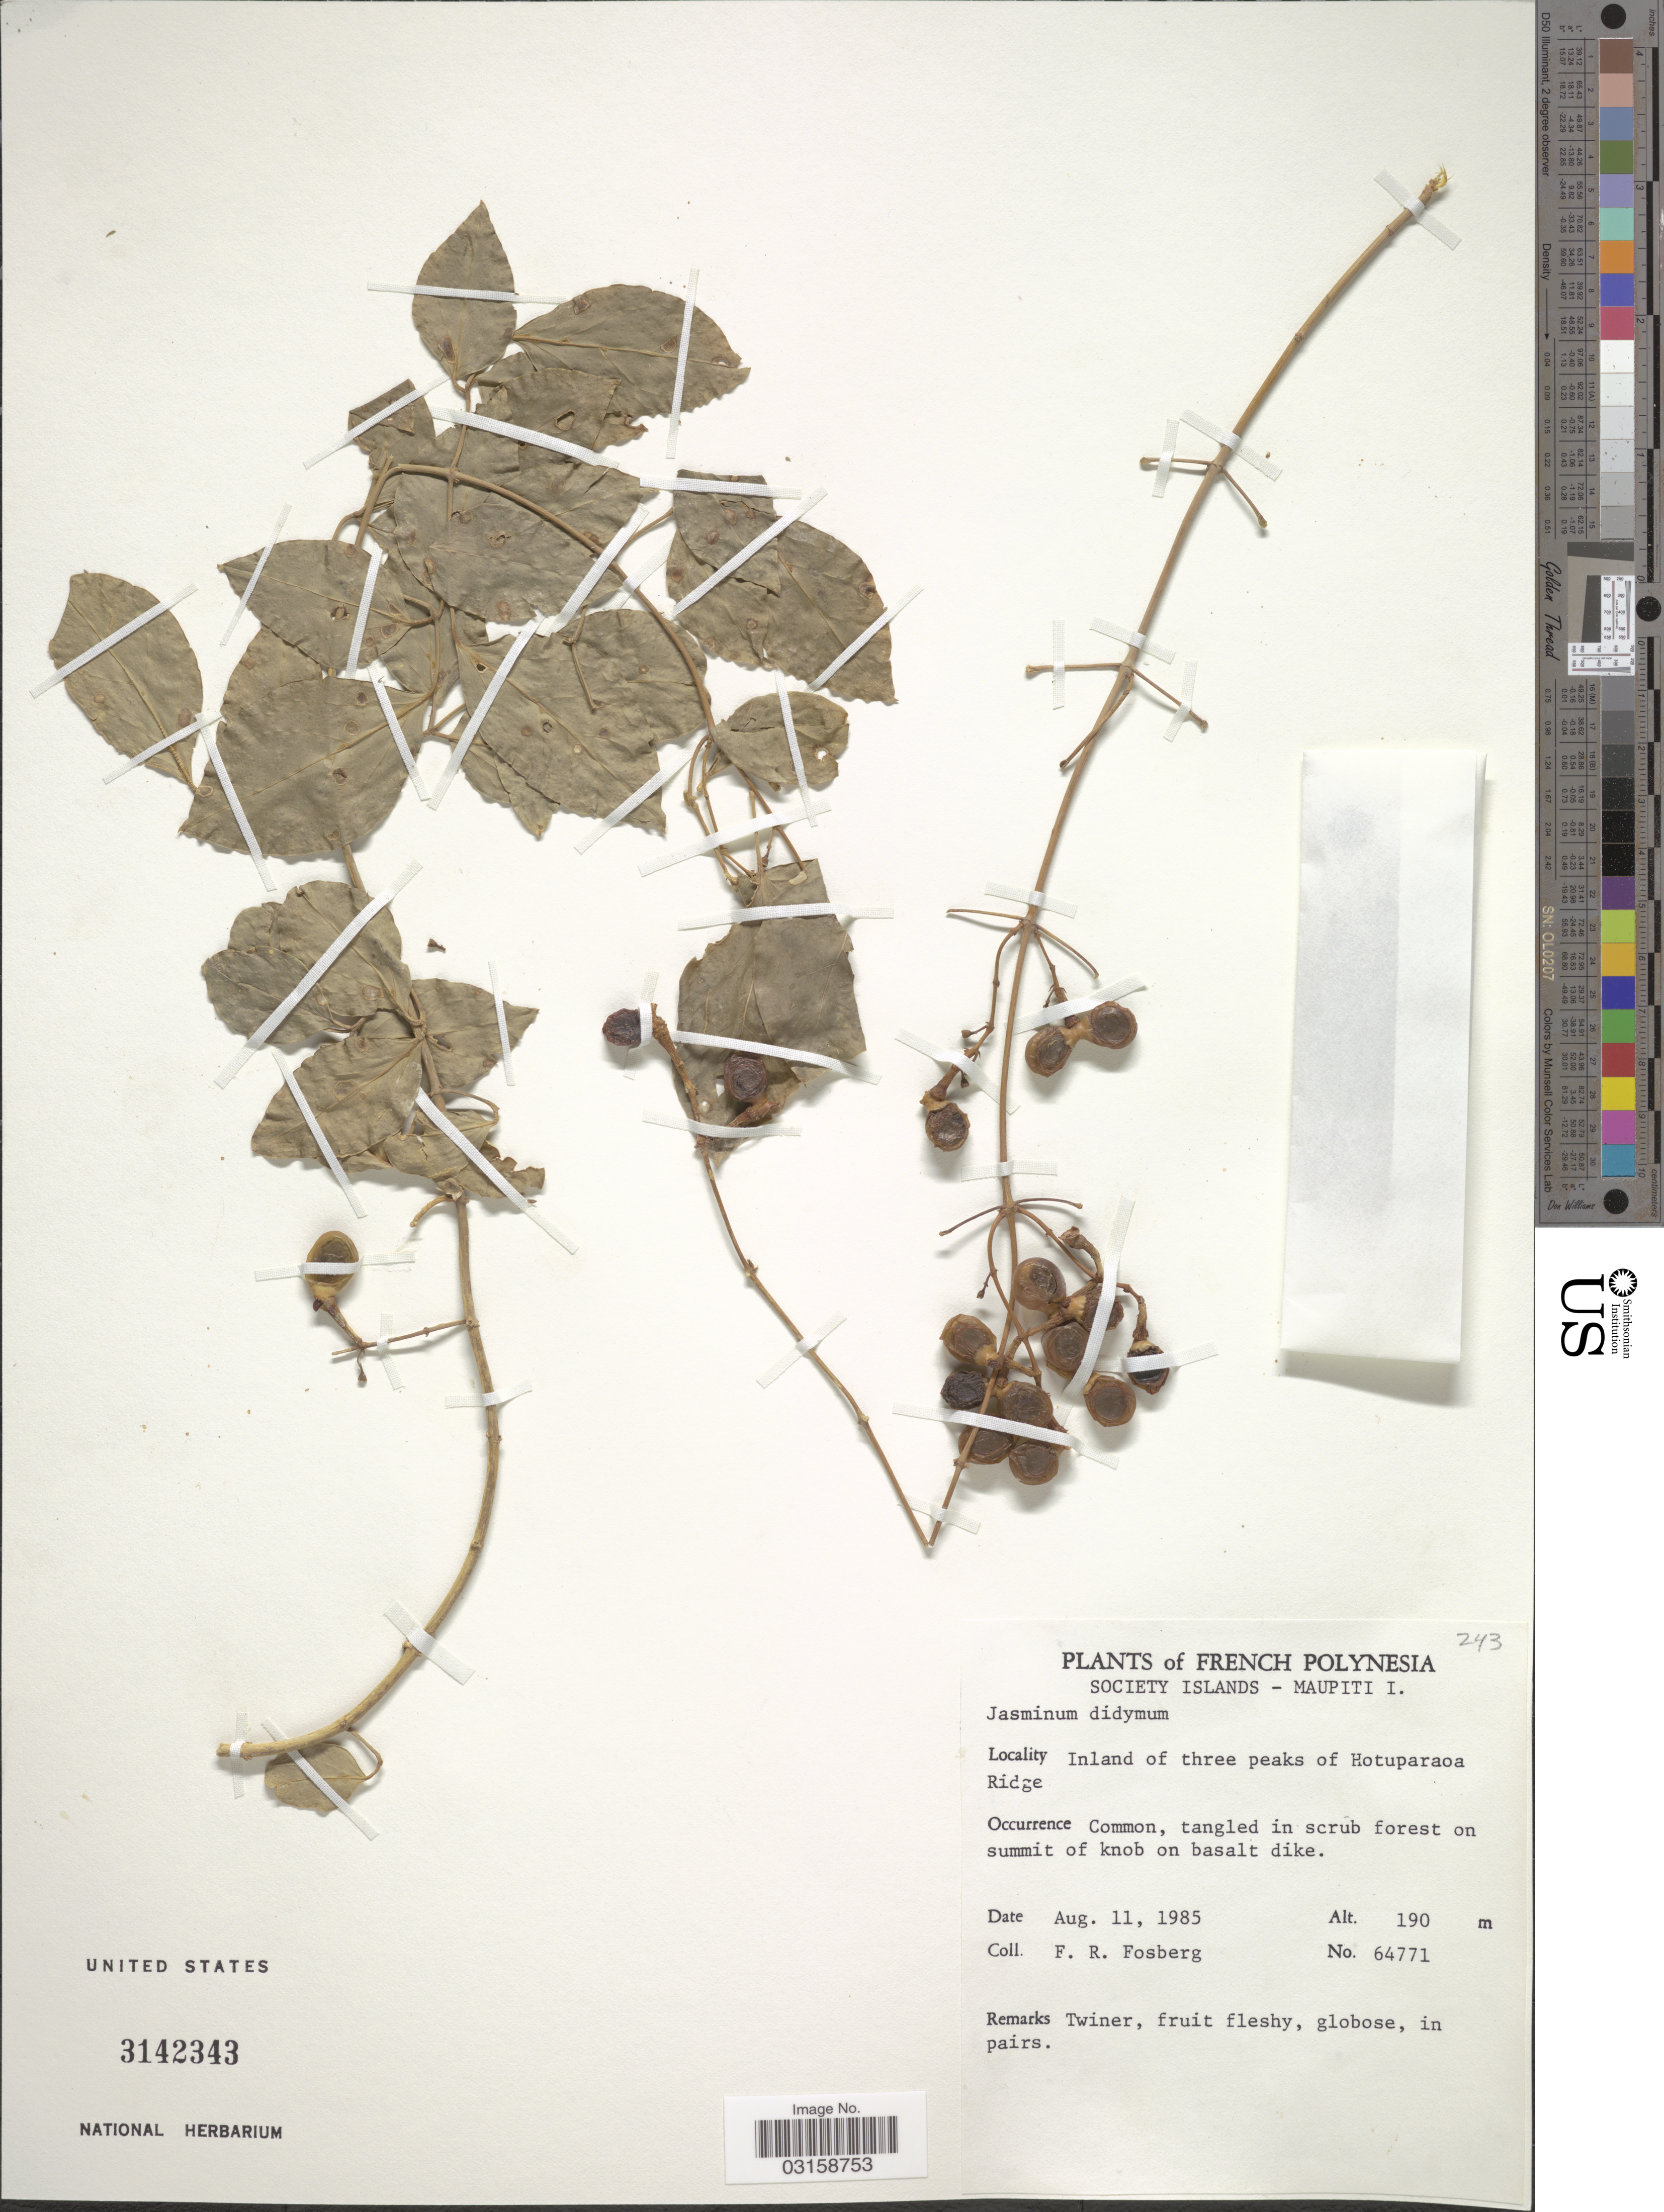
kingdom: Plantae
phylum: Tracheophyta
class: Magnoliopsida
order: Lamiales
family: Oleaceae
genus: Jasminum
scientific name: Jasminum didymum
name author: G. Forst.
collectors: F. R. Fosberg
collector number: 64771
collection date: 1985-08-11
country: French Polynesia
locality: Society Islands - Maupiti I. Inland of three peaks of Hotuparaoa Ridge.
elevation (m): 190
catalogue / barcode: US 3142343